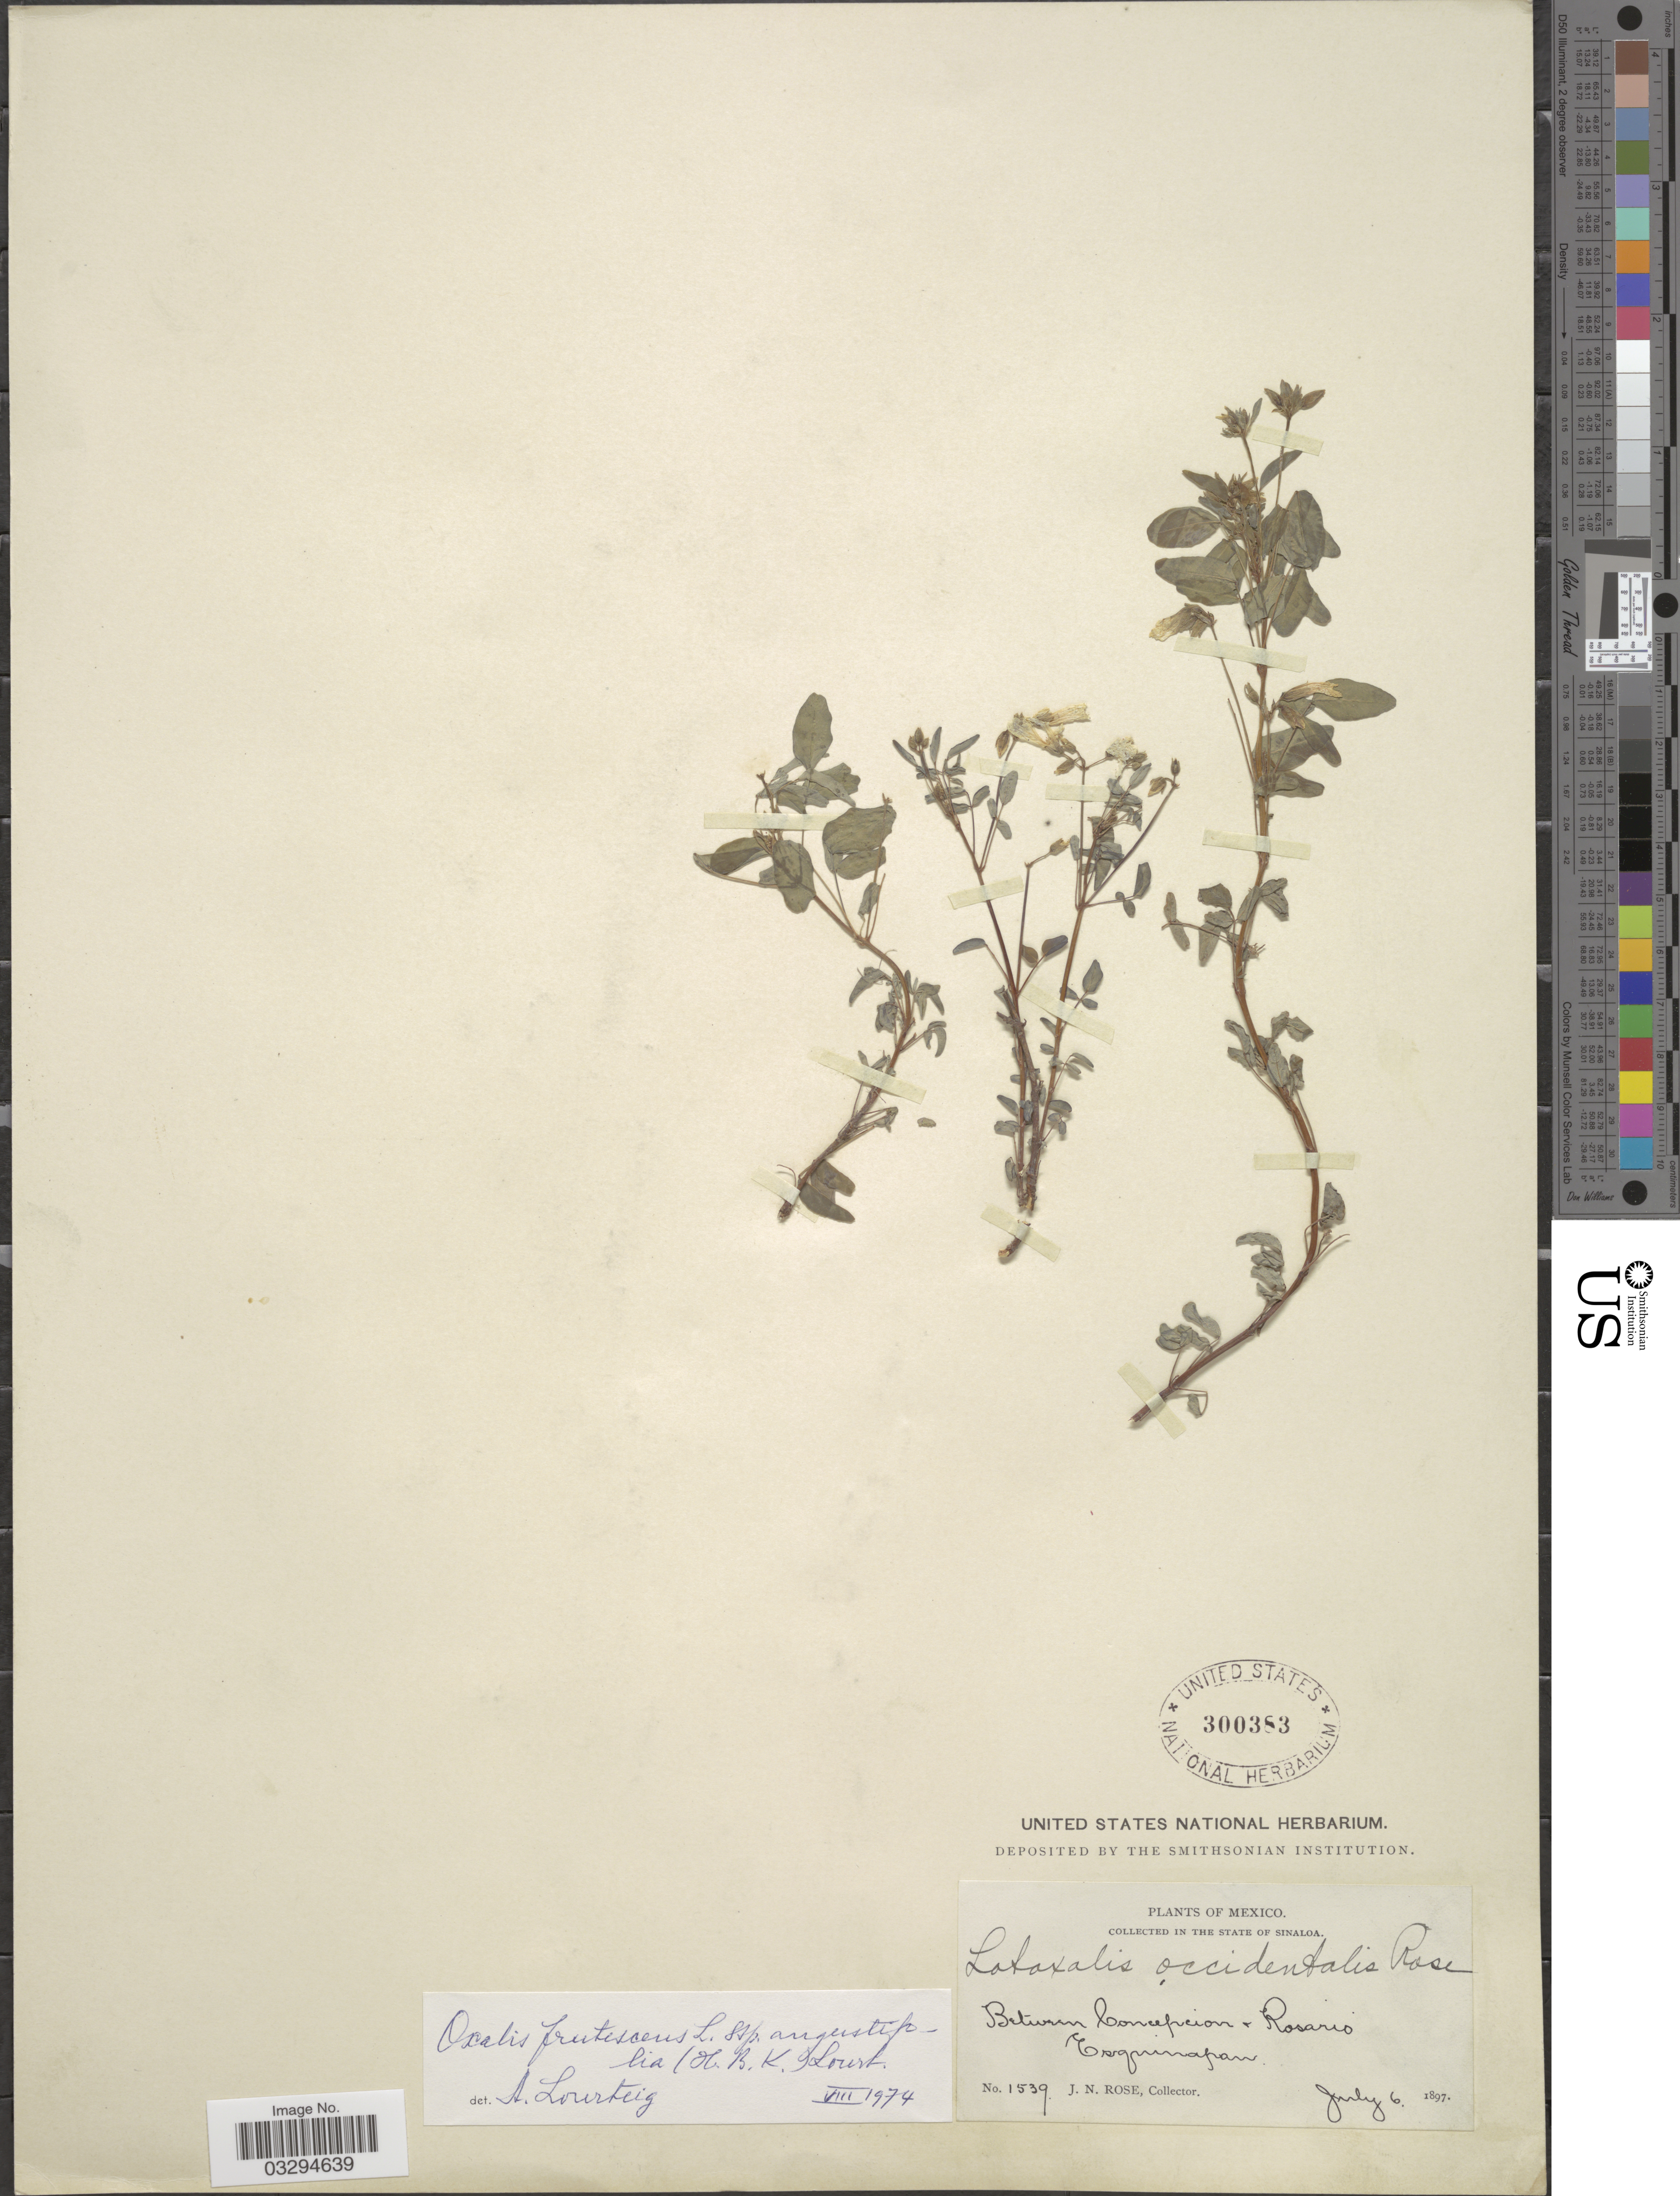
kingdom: Plantae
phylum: Tracheophyta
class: Magnoliopsida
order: Oxalidales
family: Oxalidaceae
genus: Oxalis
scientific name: Oxalis frutescens subsp. angustifolia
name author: (Kunth) Lourteig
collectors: J. N. Rose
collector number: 1539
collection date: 1897-07-06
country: Mexico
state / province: Sinaloa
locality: Between Concepcion & Rosario, Esquinapan.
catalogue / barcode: US 300383